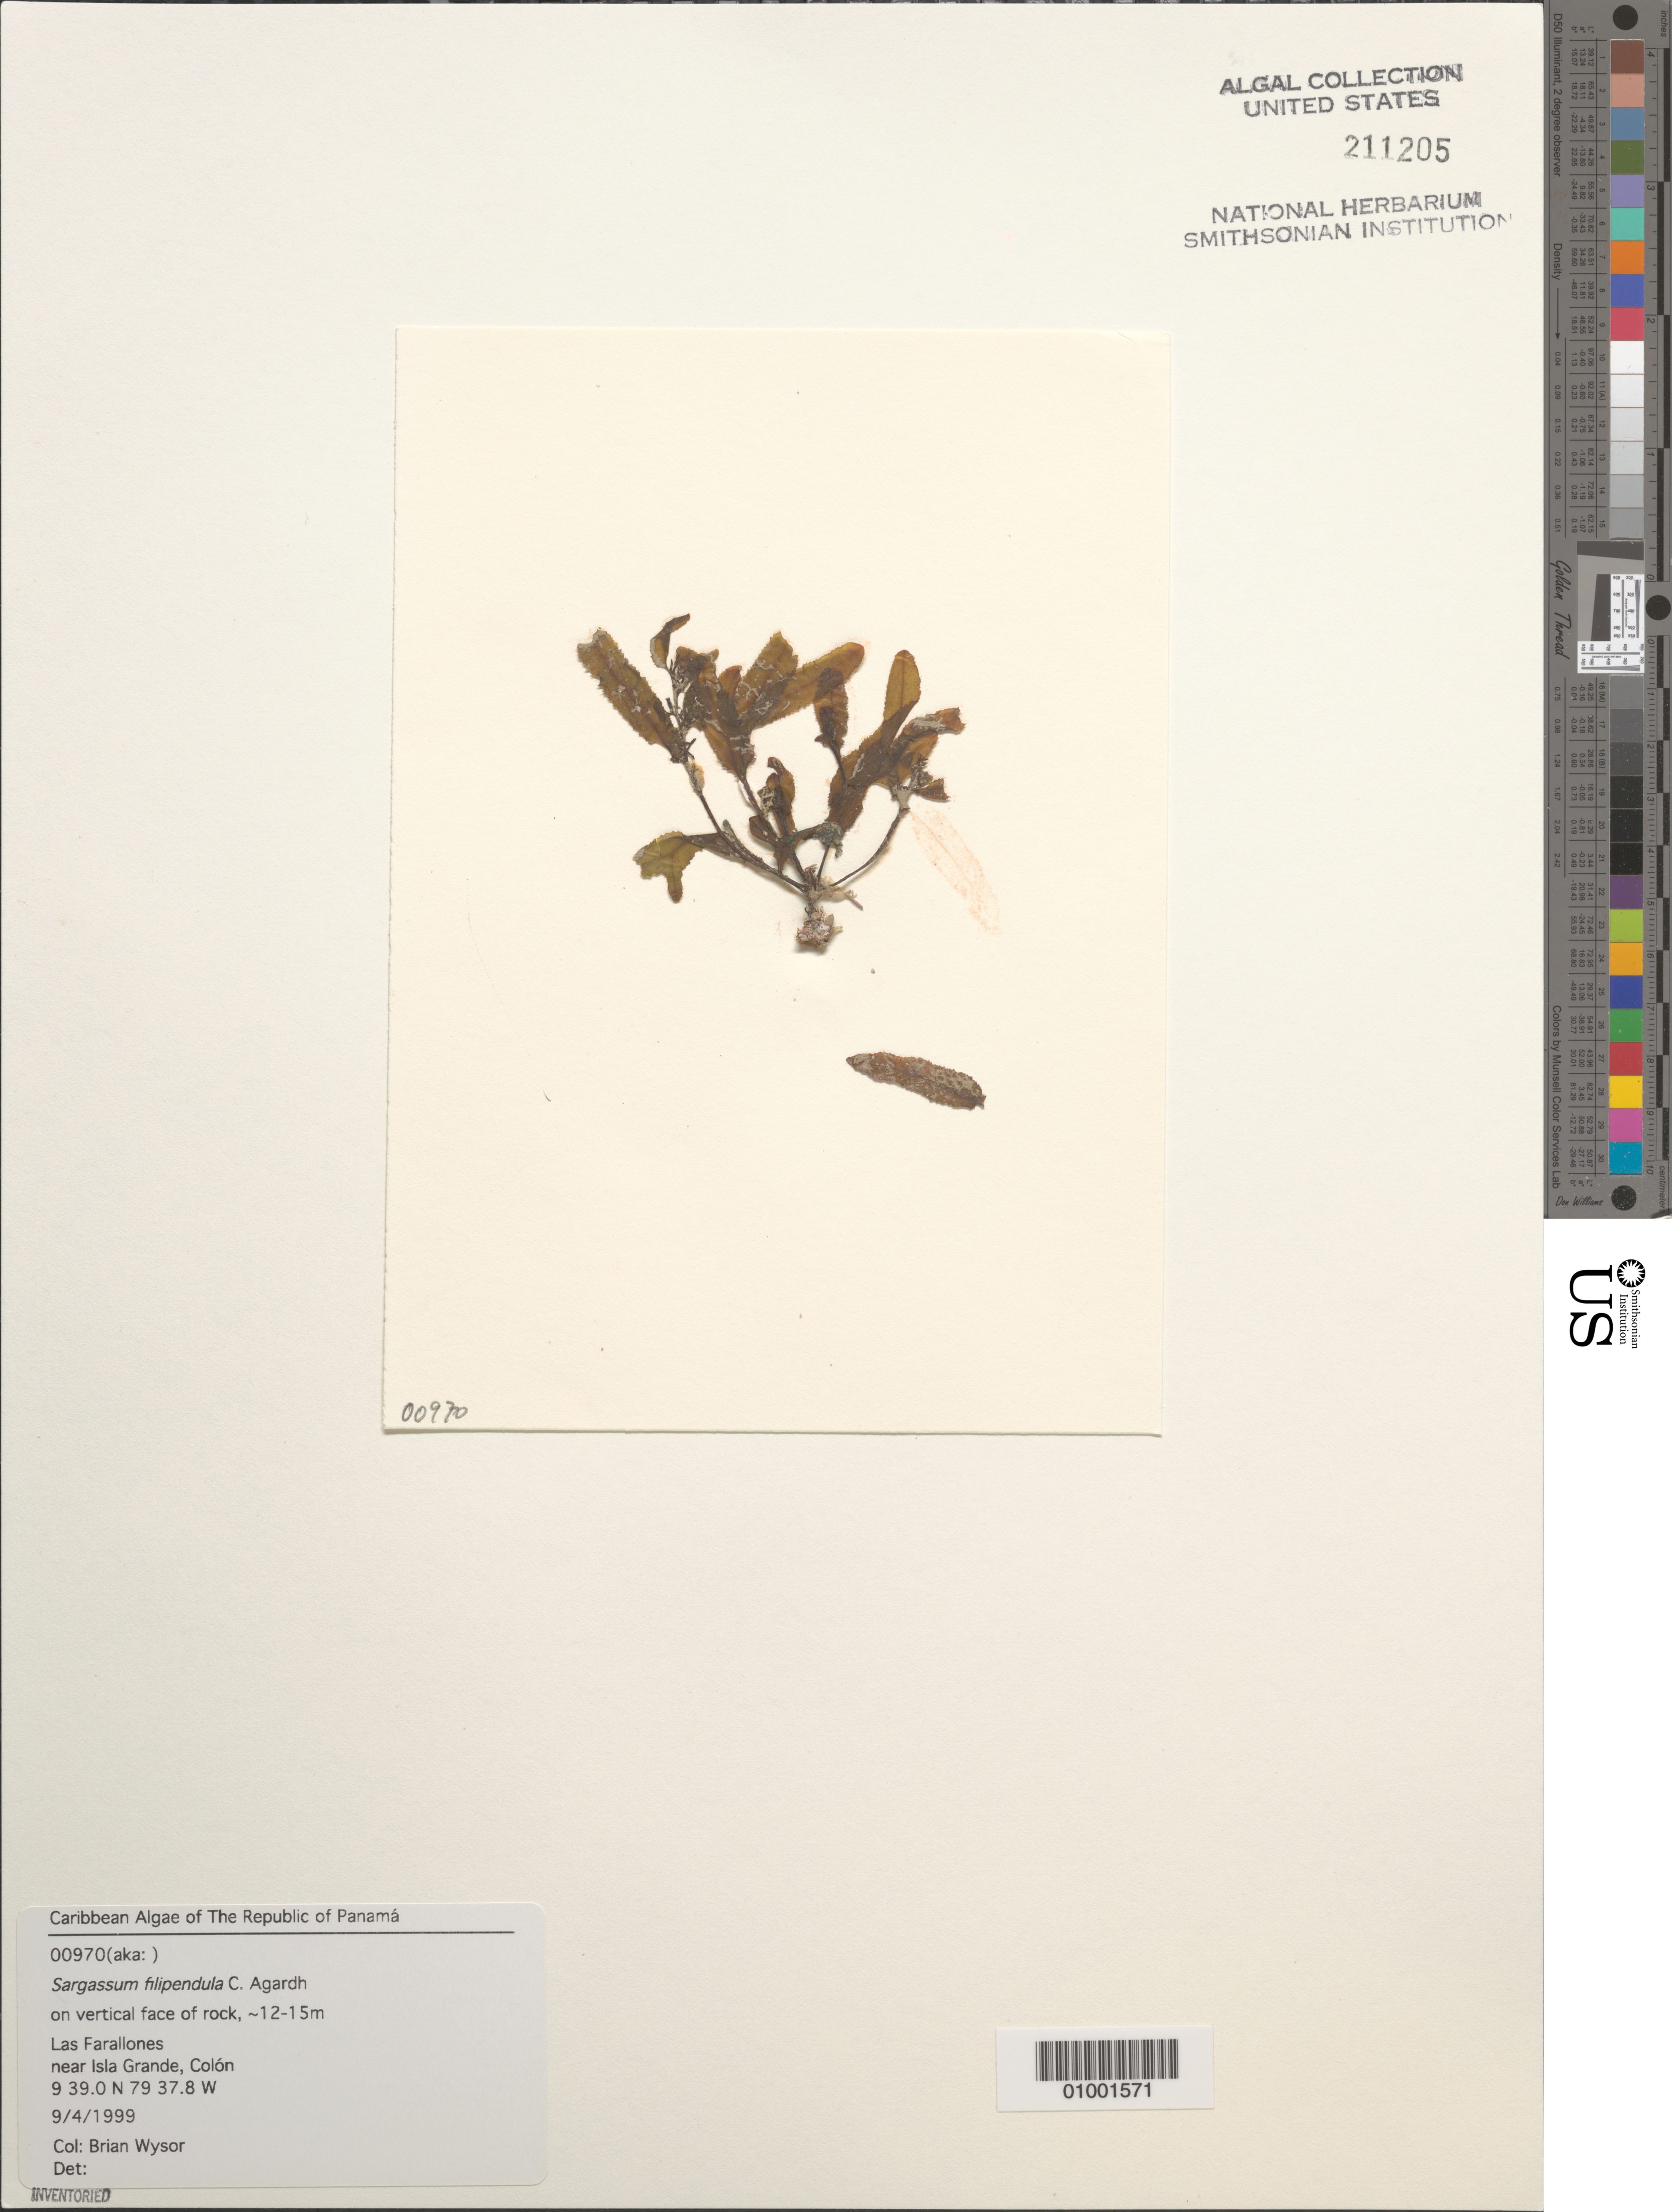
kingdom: Chromista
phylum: Ochrophyta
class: Phaeophyceae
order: Fucales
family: Sargassaceae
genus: Sargassum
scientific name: Sargassum filipendula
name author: C. Agardh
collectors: B. Wysor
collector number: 00970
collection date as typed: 04 Sep 1999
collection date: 1999-09-04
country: Panama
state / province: Colón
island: Las Farallones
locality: Near Isla Grande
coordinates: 9 39.0 N, 79 37.8 W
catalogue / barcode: US 211205